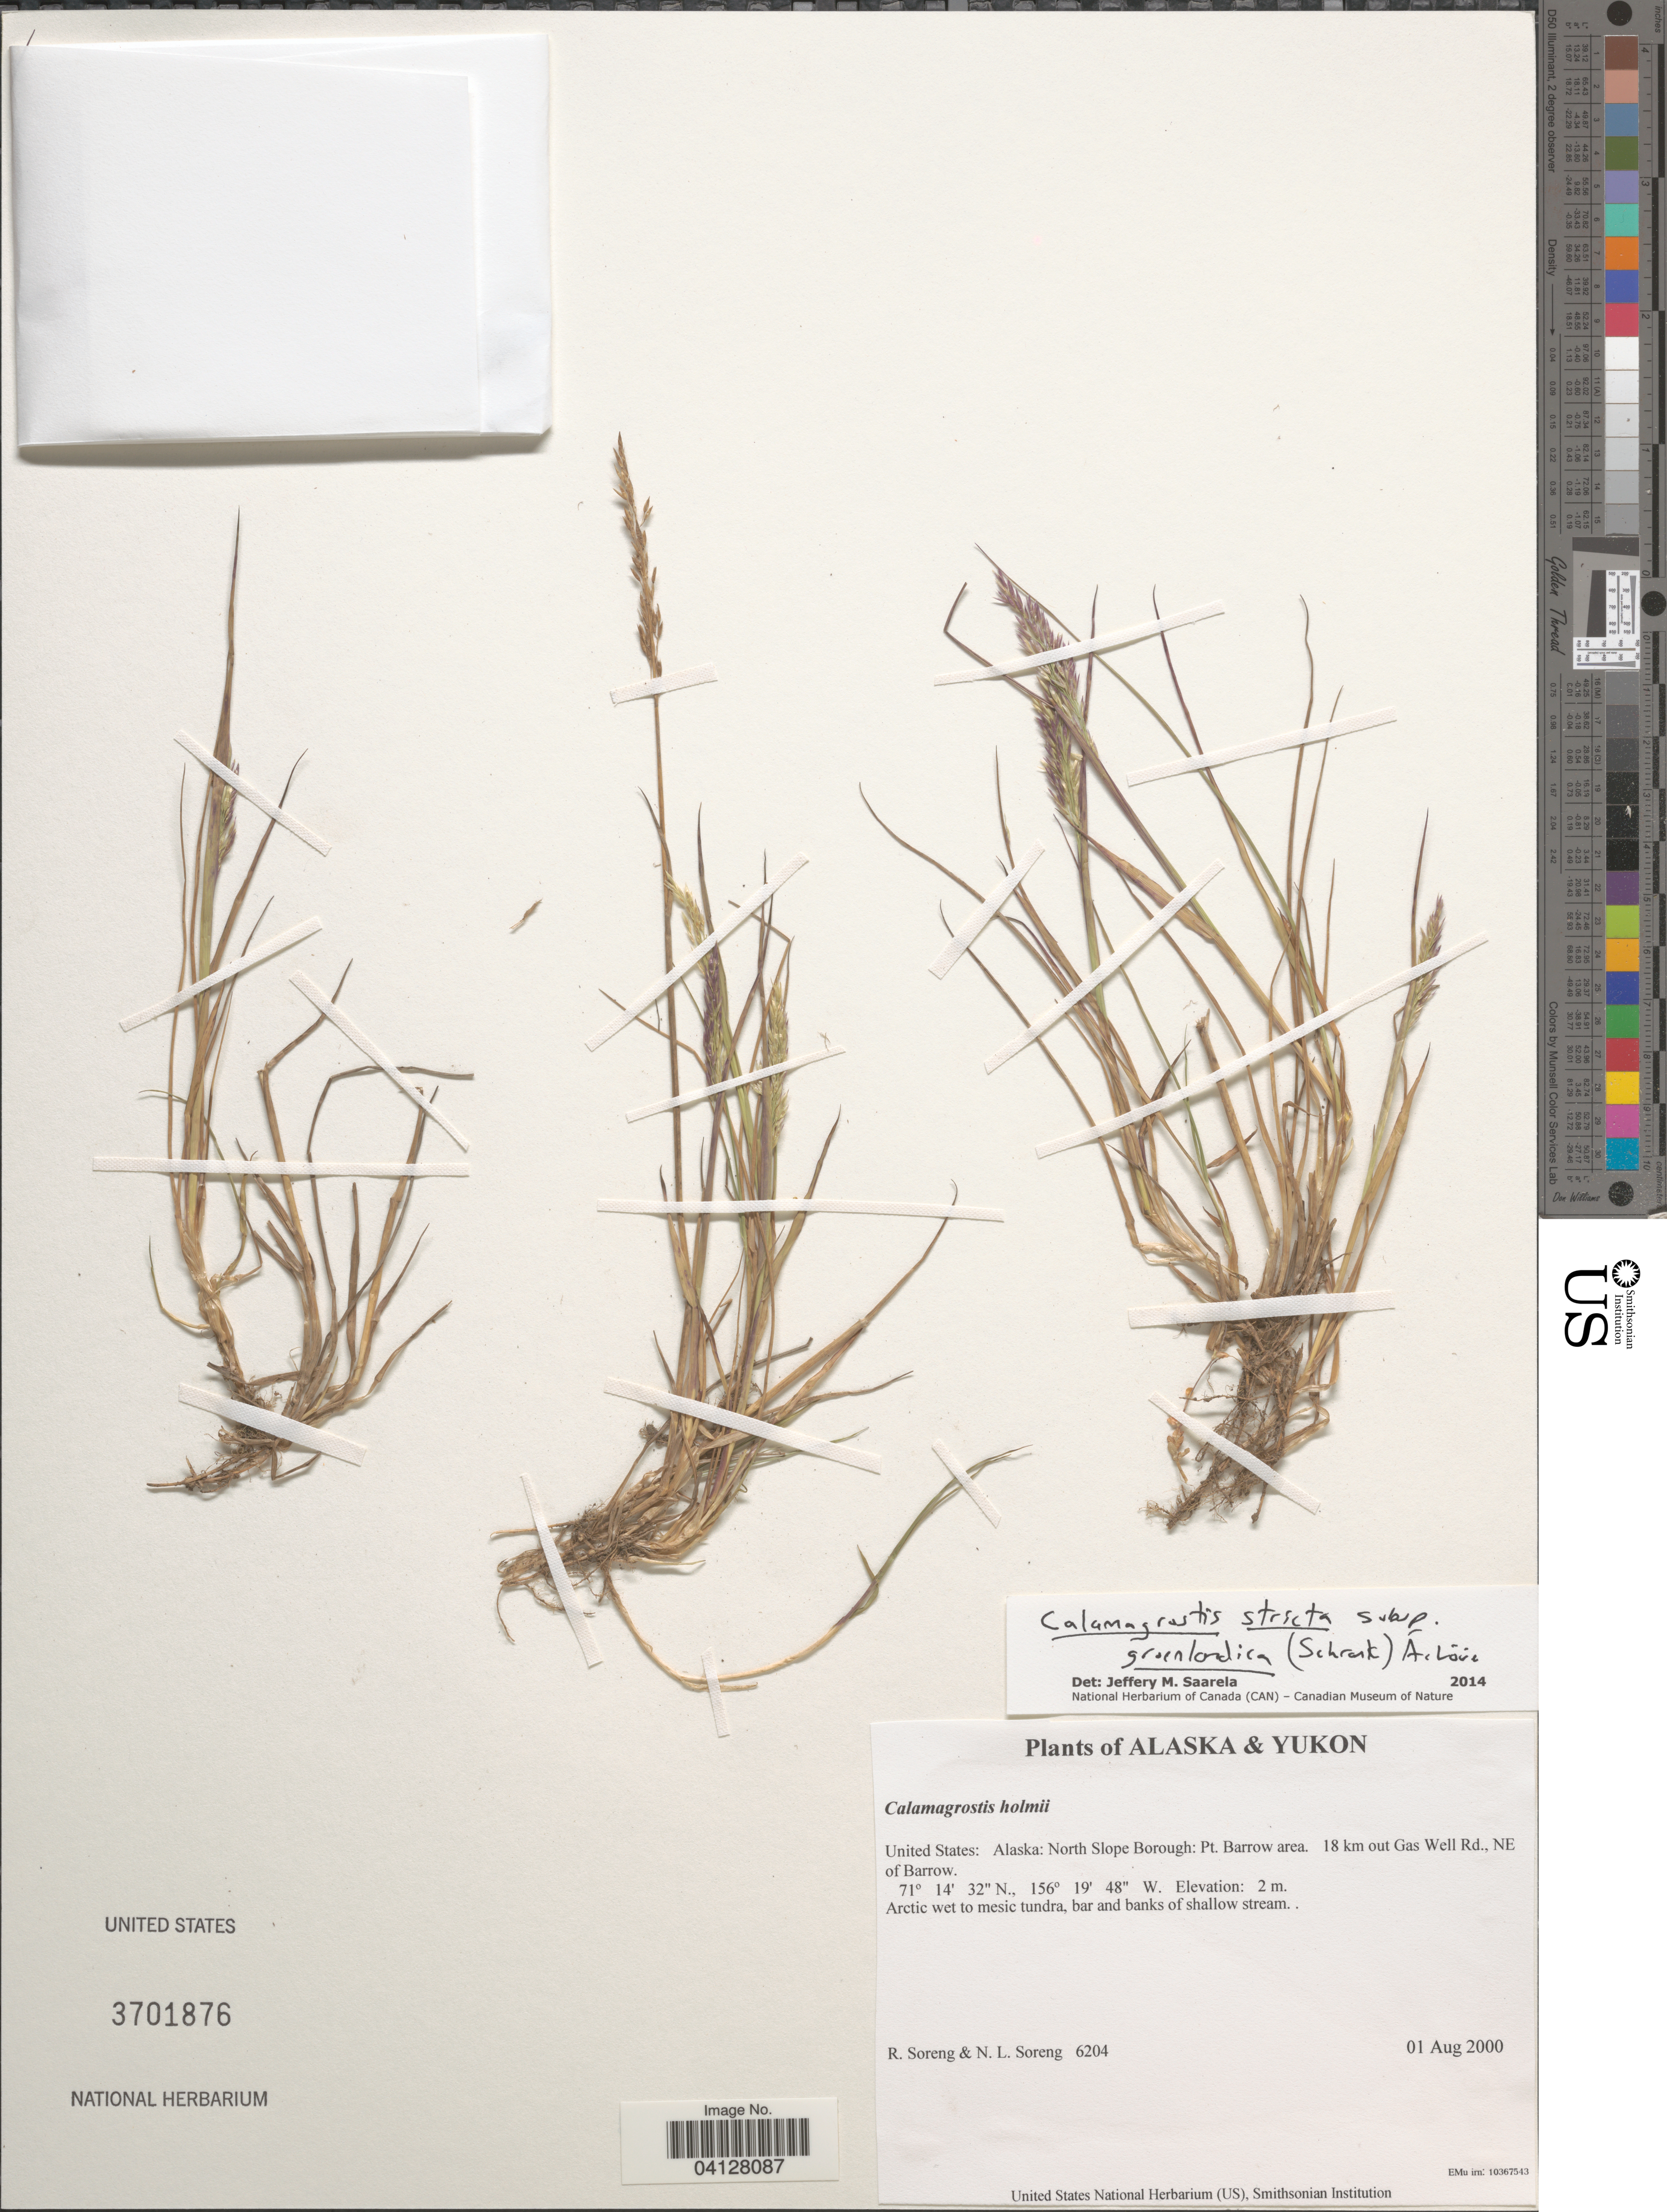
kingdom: Plantae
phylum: Tracheophyta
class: Liliopsida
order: Poales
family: Poaceae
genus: Calamagrostis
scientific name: Calamagrostis stricta subsp. groenlandica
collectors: R. J. Soreng & N. L. Soreng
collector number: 6204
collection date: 2000-08-01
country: United States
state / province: Alaska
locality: North Slope Borough: Pt. Barrow area. 18 km out Gas Well Rd., NE of Barrow.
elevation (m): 2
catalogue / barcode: US 3701876